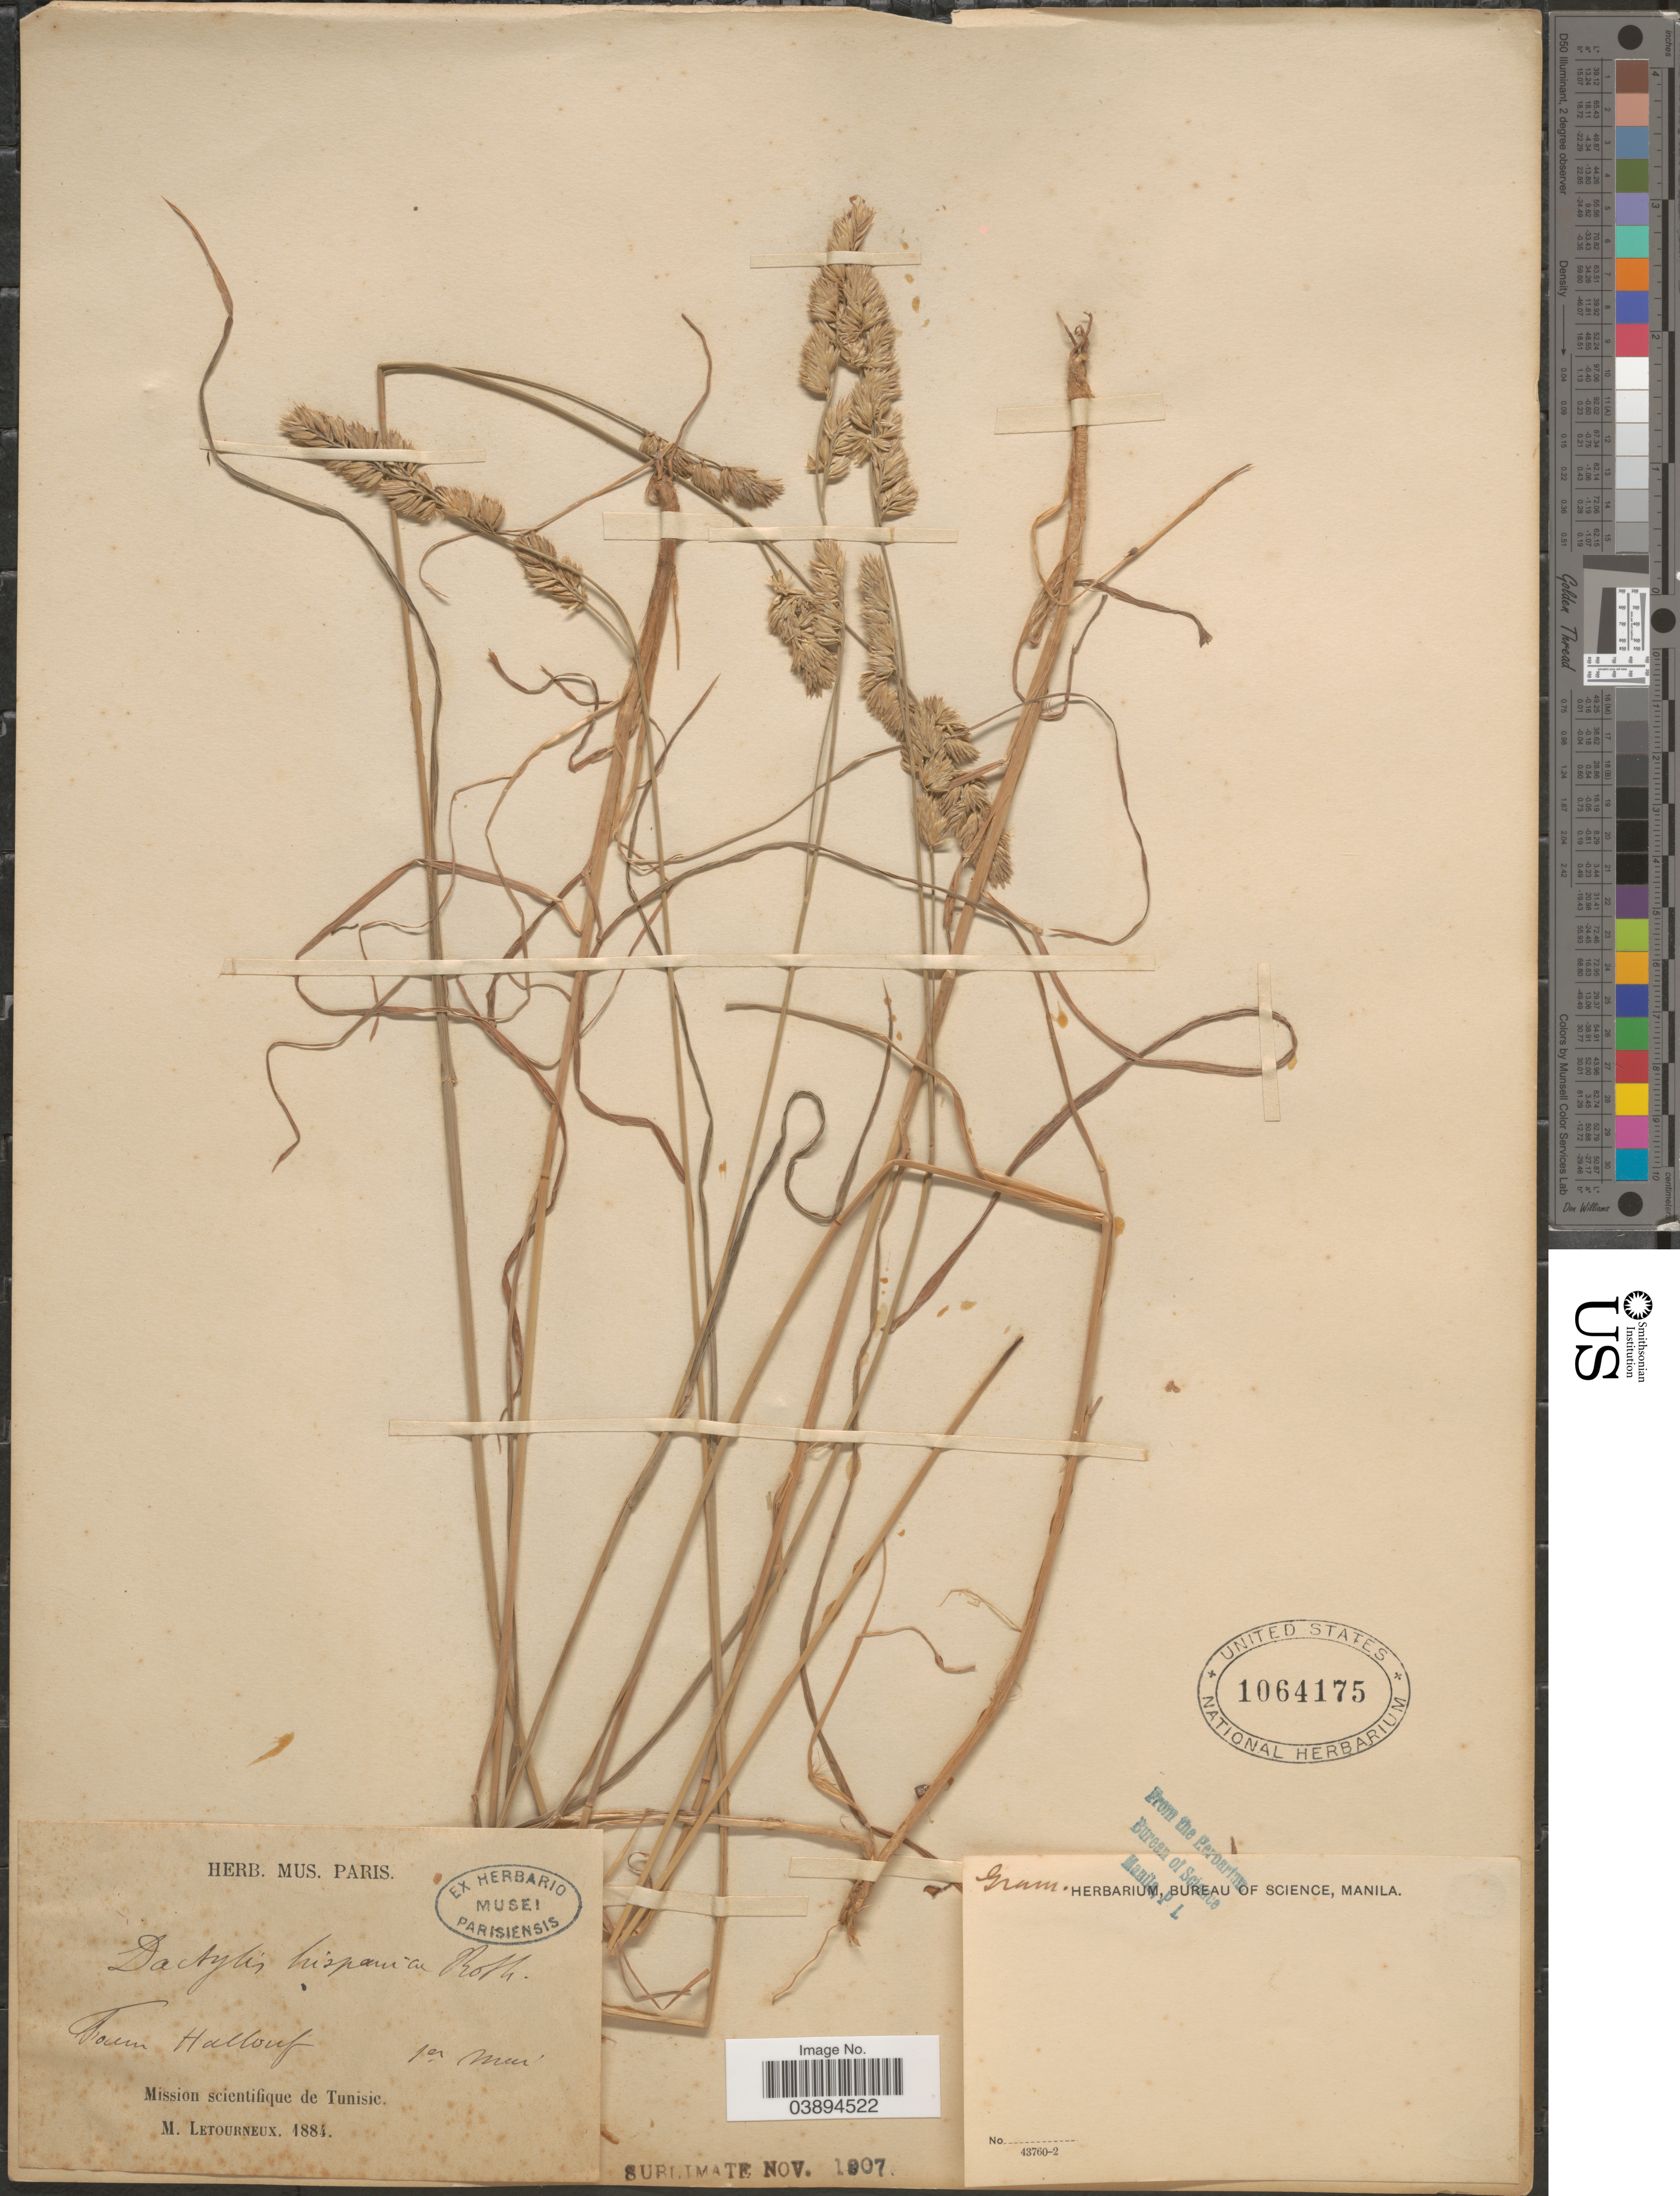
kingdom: Plantae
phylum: Tracheophyta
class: Liliopsida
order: Poales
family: Poaceae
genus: Dactylis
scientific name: Dactylis glomerata subsp. hispanica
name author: (Roth) Nyman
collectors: M. Letourneux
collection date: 1884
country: Tunisia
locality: Toum Hallouf.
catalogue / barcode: US 1064175